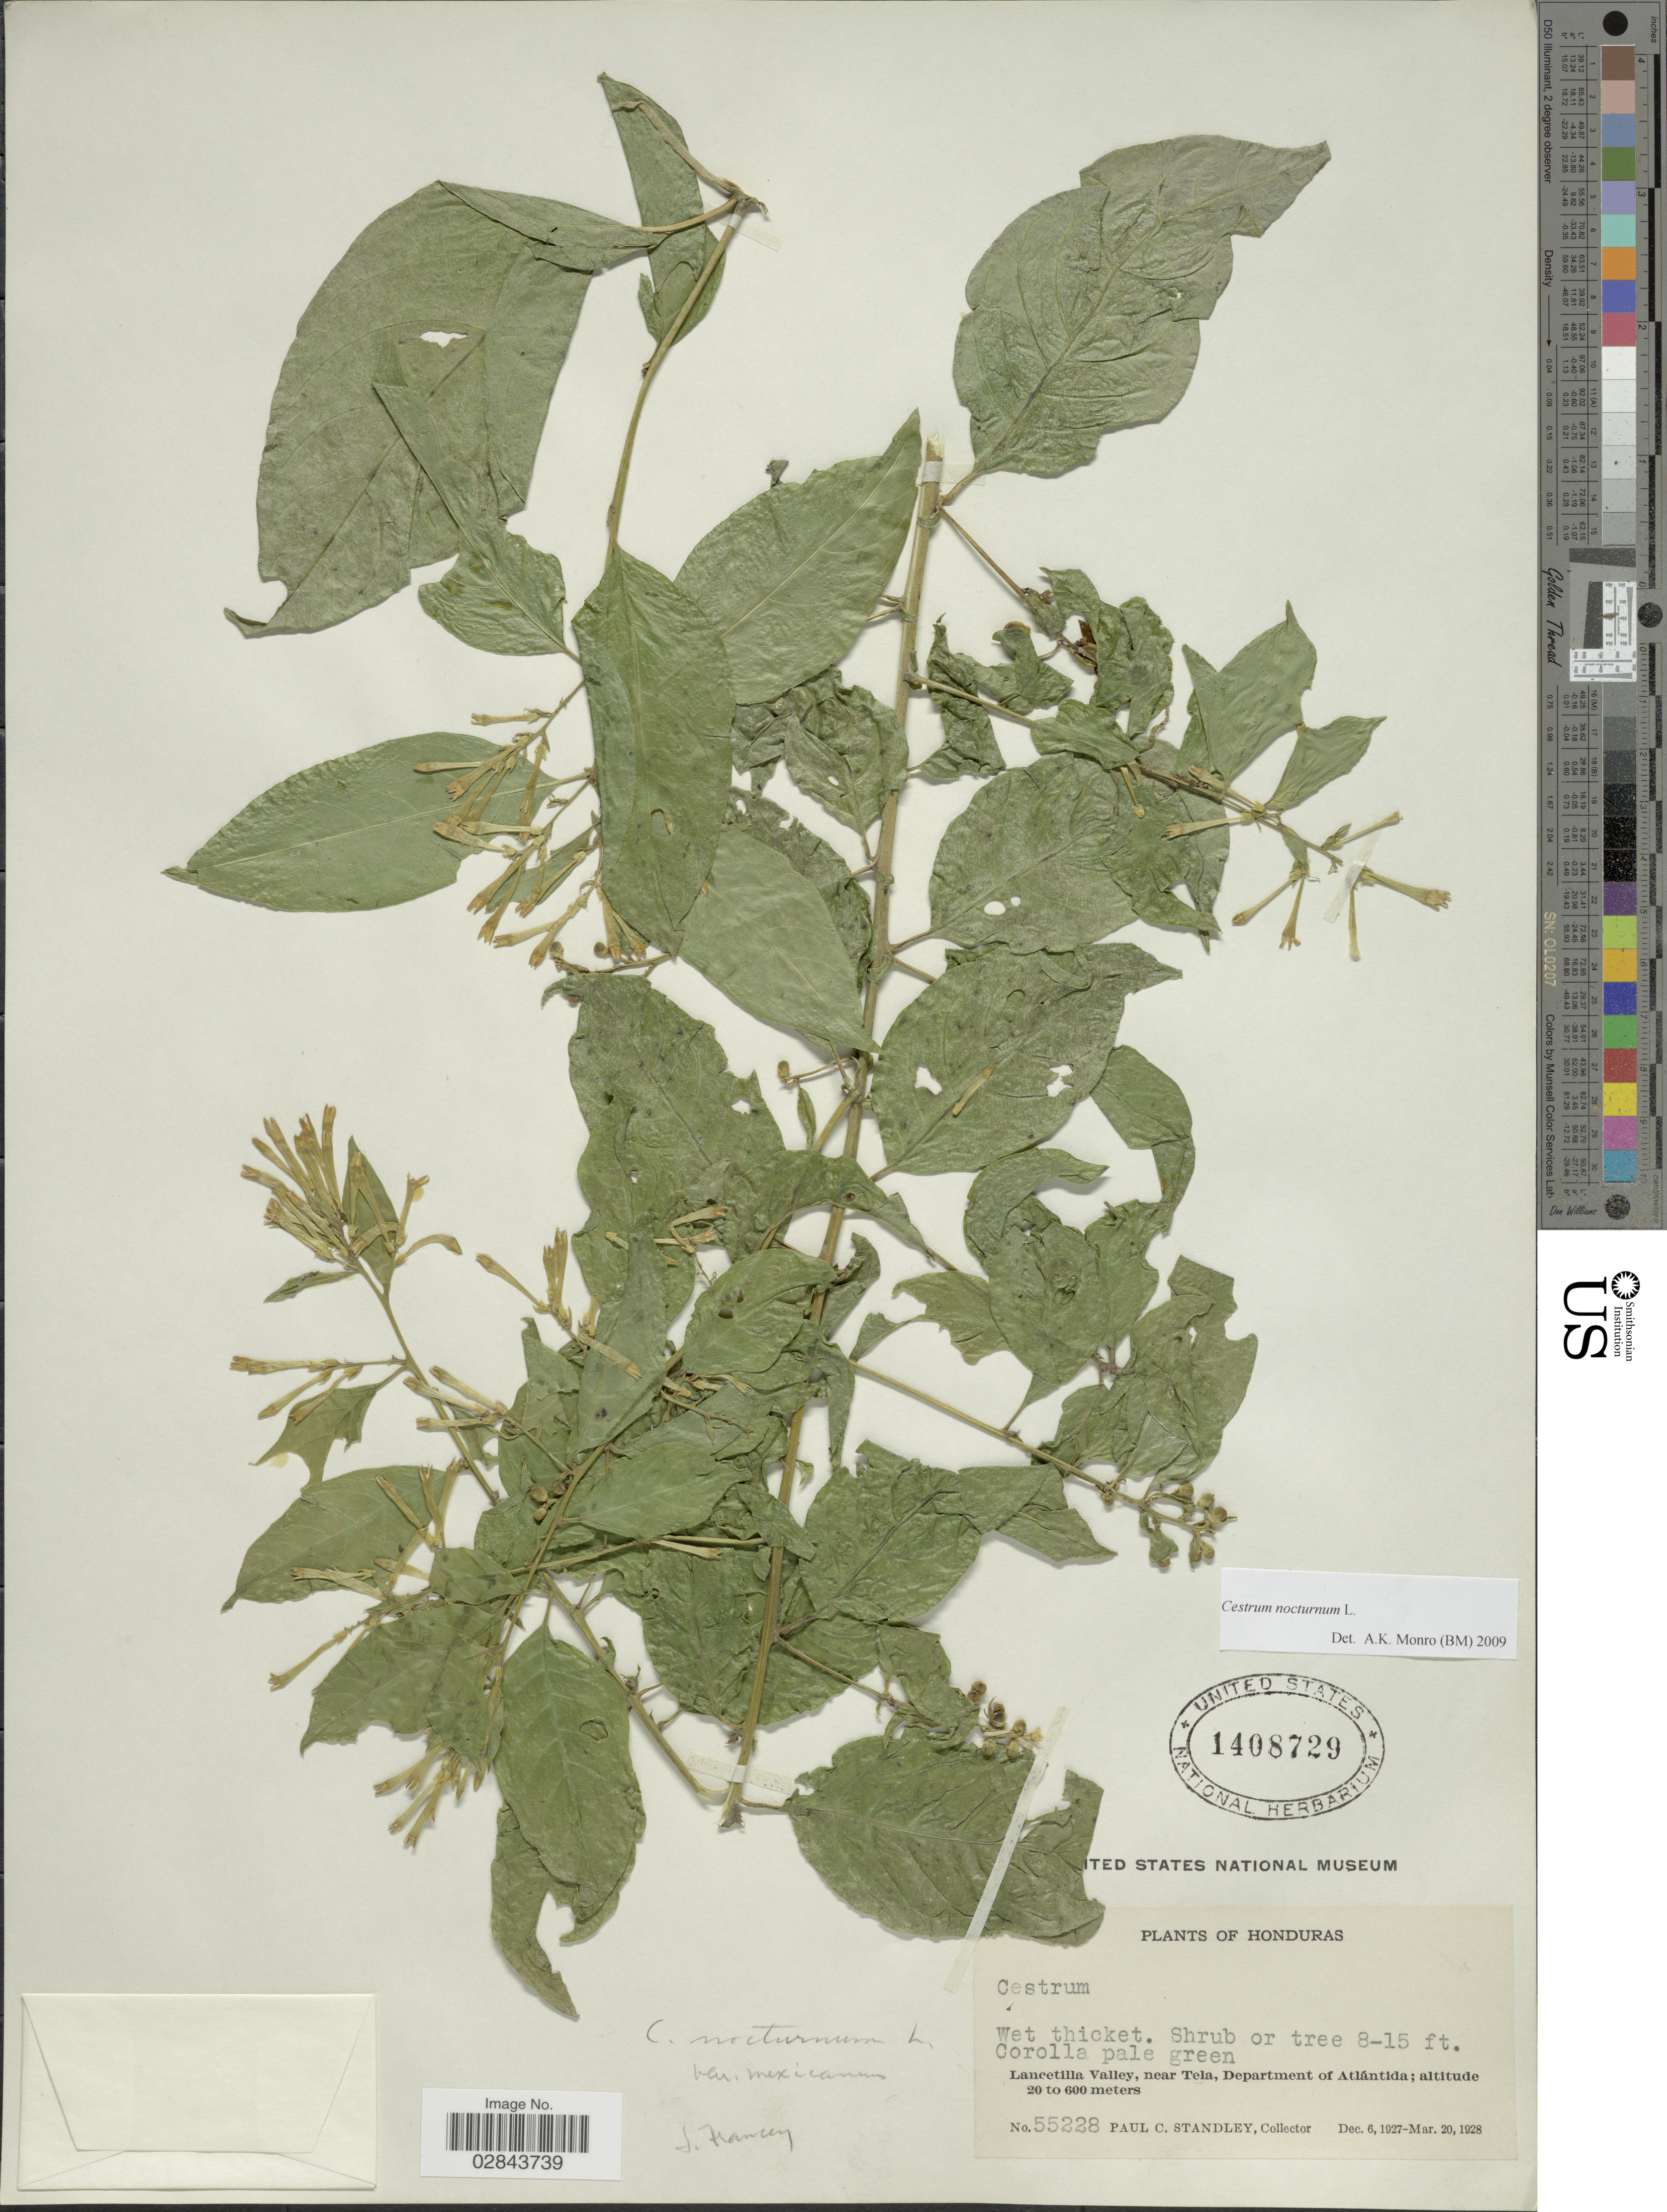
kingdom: Plantae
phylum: Tracheophyta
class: Magnoliopsida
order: Solanales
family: Solanaceae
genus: Cestrum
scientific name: Cestrum nocturnum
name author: L.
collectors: P. C. Standley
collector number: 55228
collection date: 1927-12-06/1928-03-20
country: Honduras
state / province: Atlántida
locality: Lancetilla Valley, near Tela, Department of Atlántida.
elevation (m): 20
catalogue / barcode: US 1408729